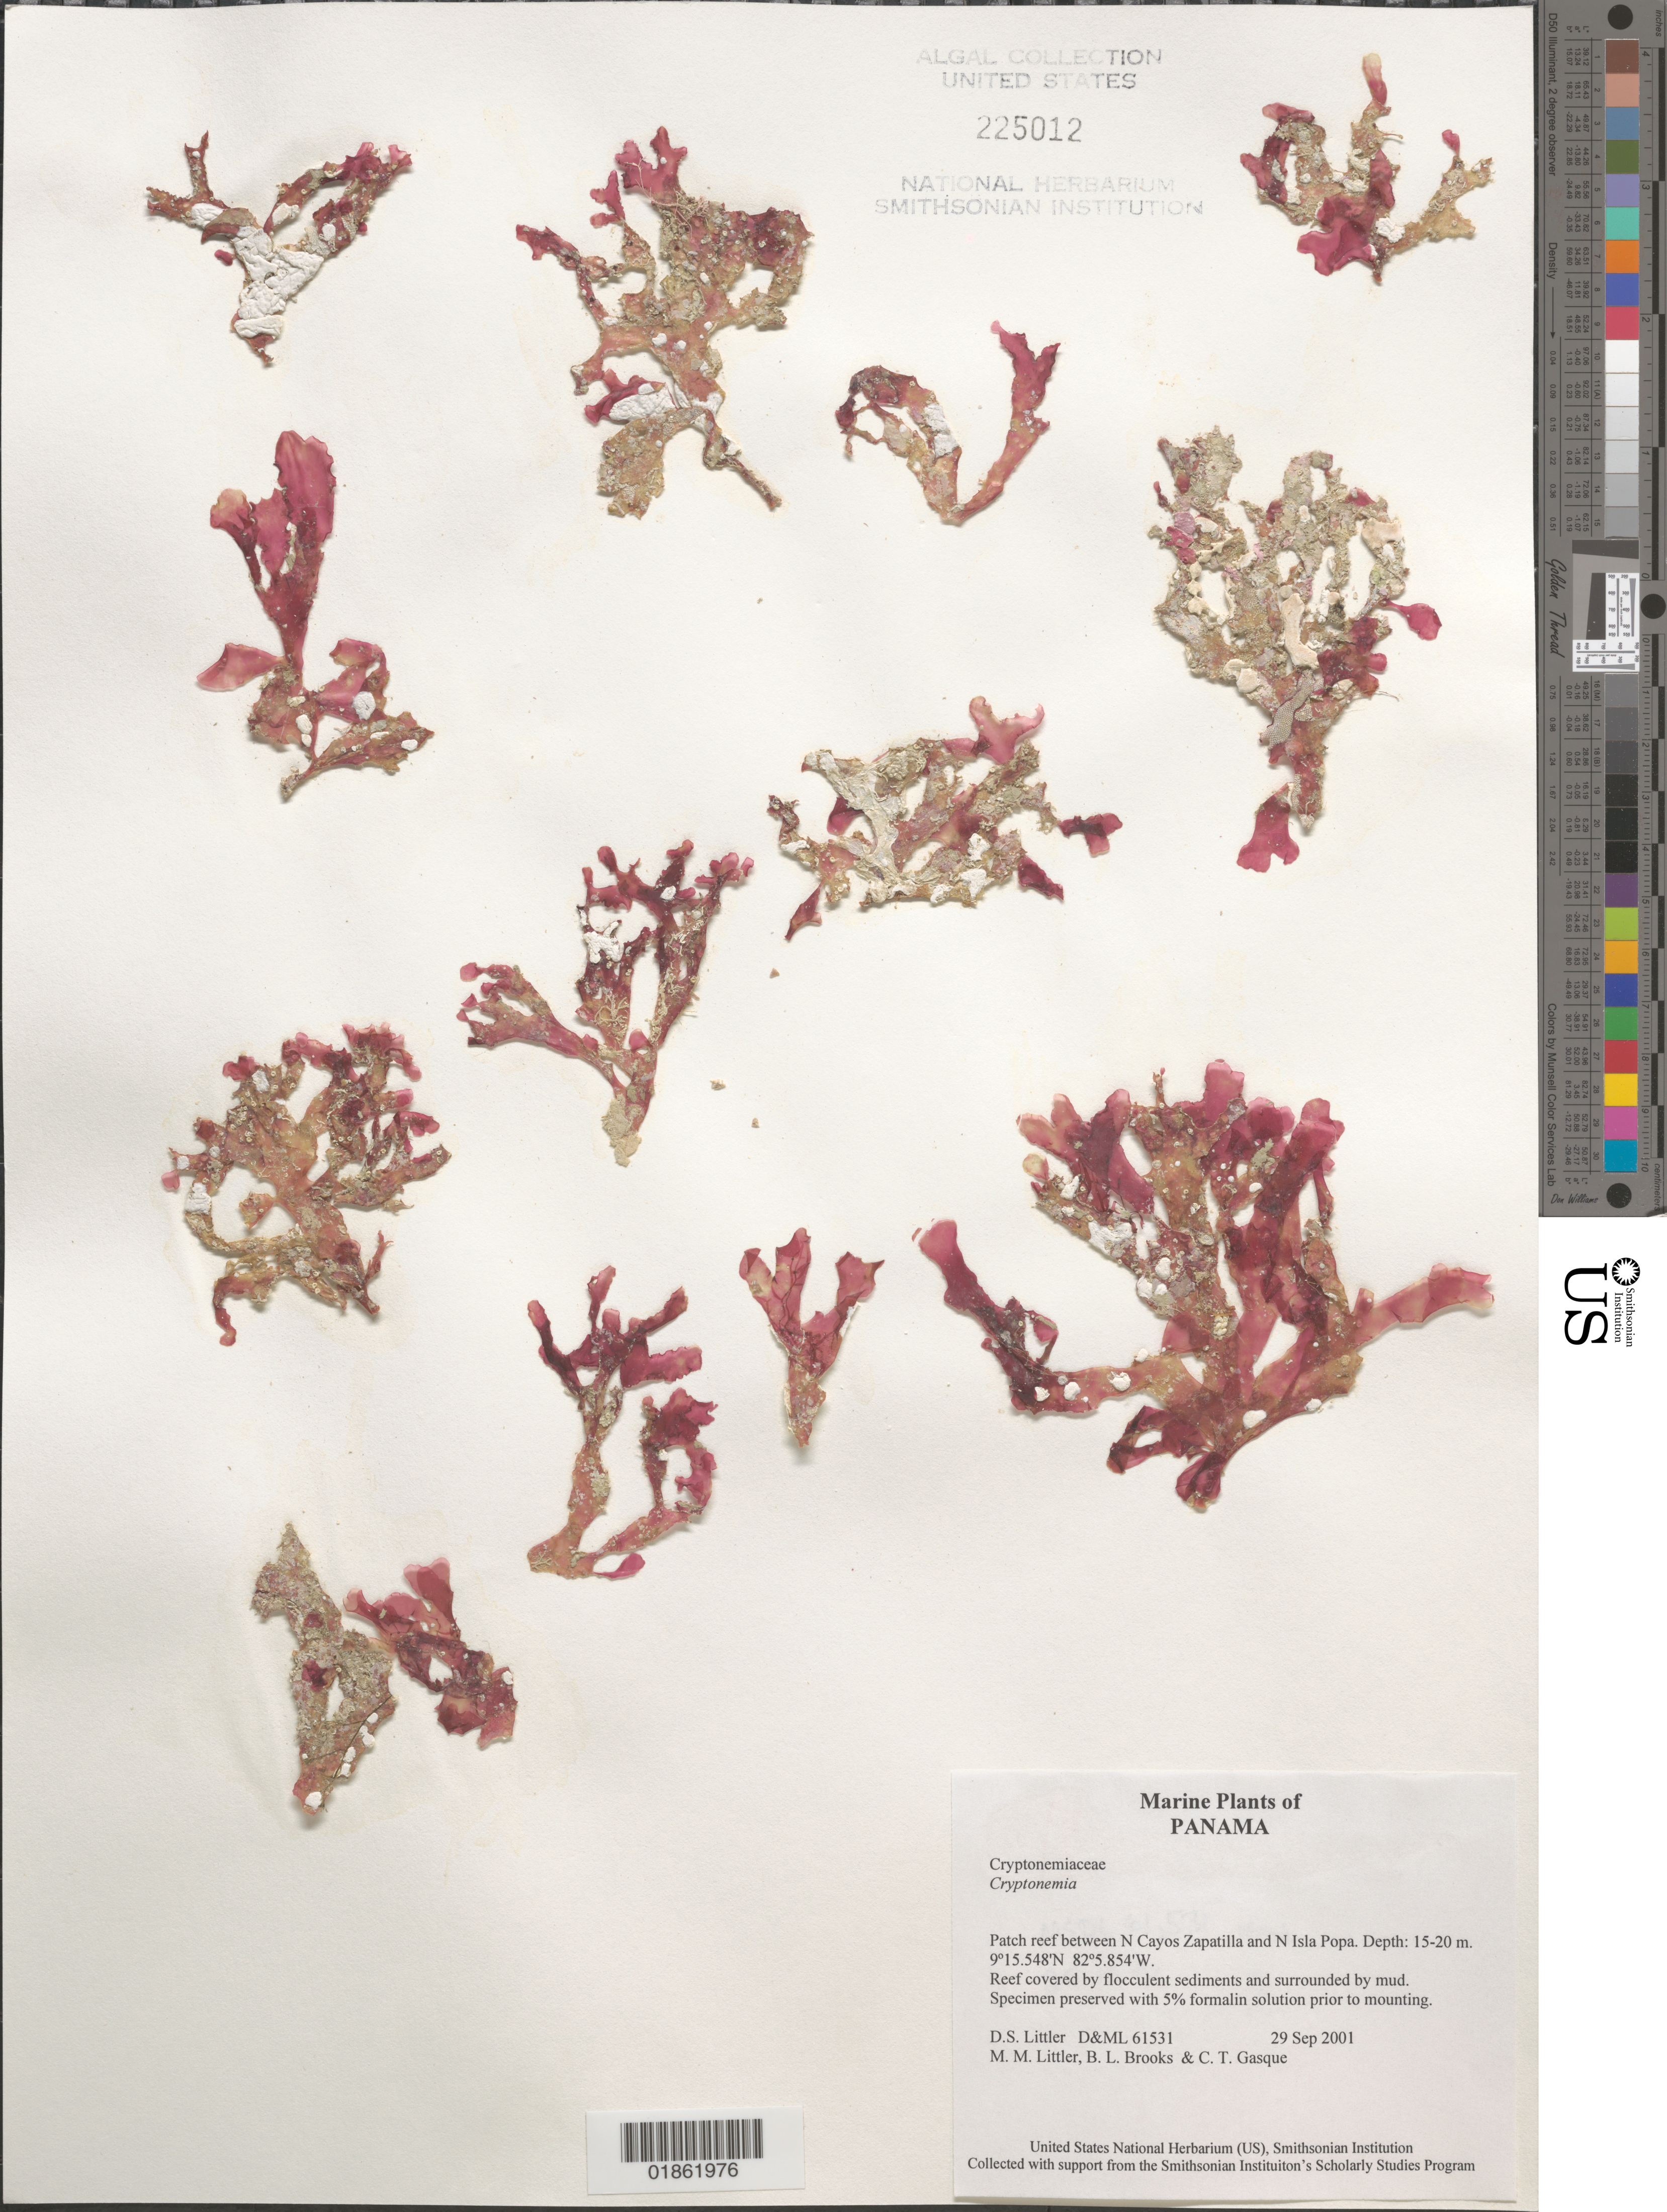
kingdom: Plantae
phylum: Rhodophyta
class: Florideophyceae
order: Gracilariales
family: Gracilariaceae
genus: Gracilaria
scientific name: Gracilaria sp.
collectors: D. S. Littler, M. M. Littler & C. Gasque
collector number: D&ML 61531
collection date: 2001-09-29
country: Panama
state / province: Bocas del Toro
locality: Reef between Cayos Zapatilla and N Isla Popa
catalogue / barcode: US 225012